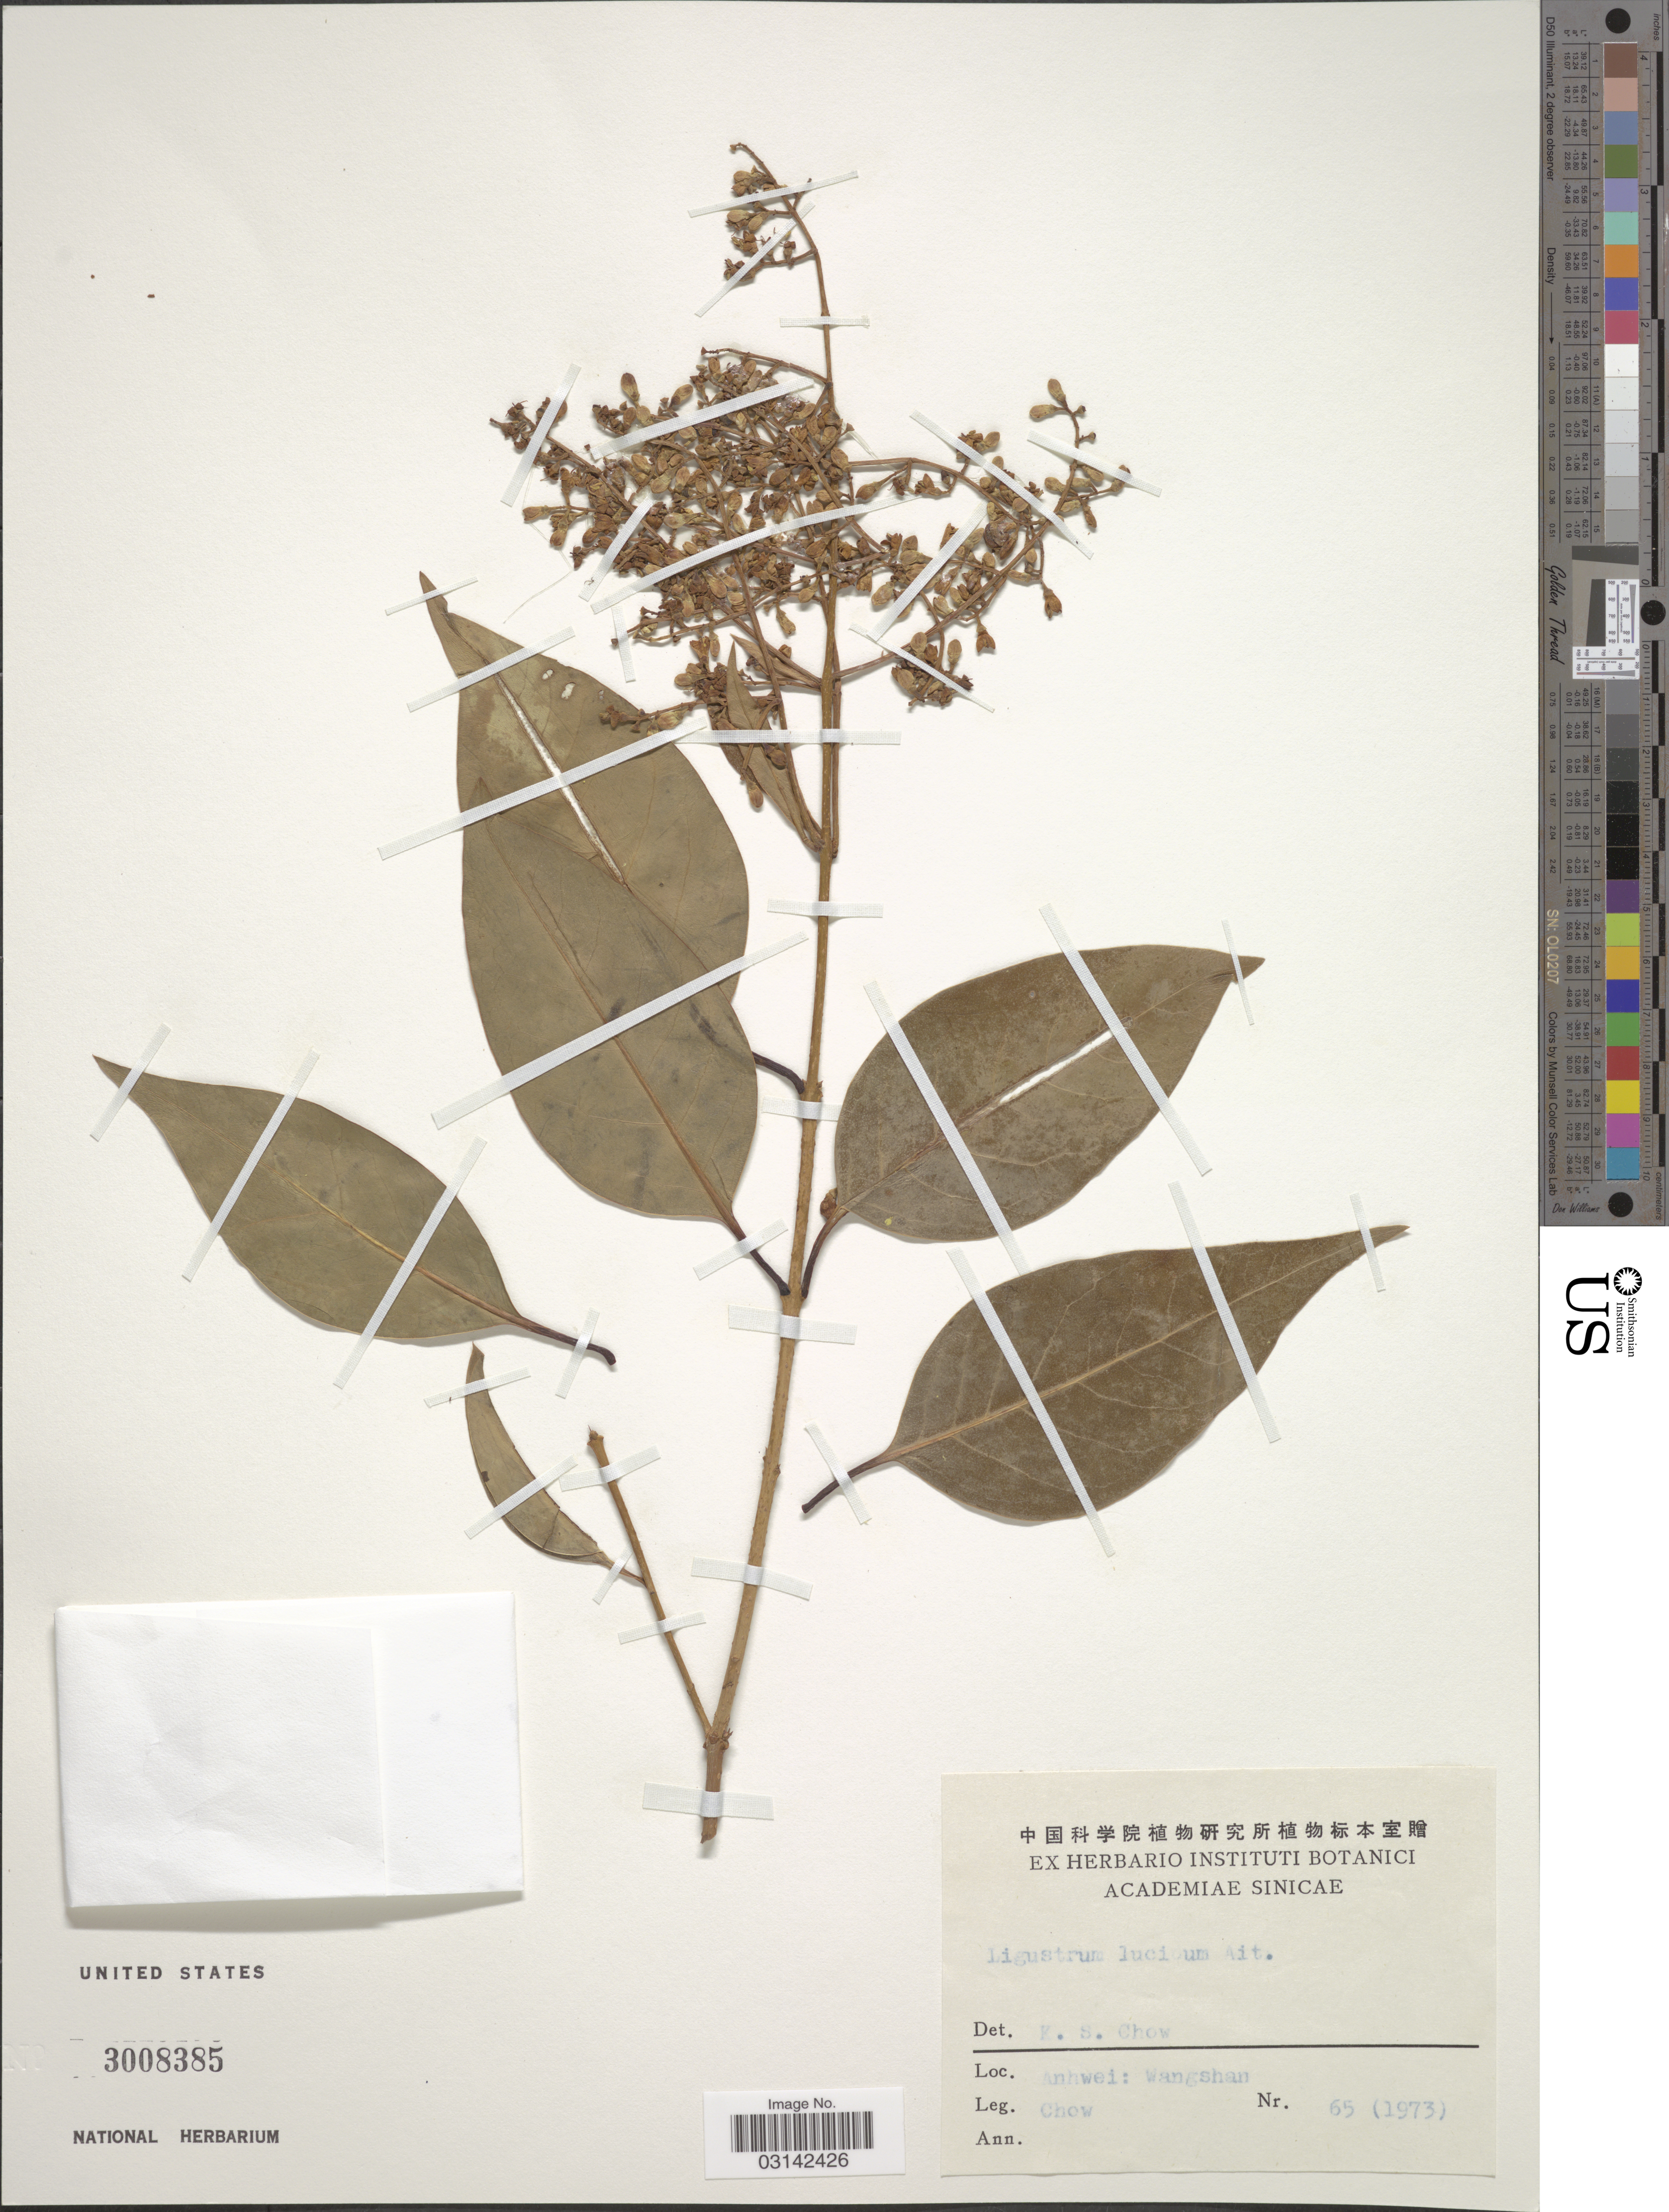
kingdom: Plantae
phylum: Tracheophyta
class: Magnoliopsida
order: Lamiales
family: Oleaceae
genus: Ligustrum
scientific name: Ligustrum lucidum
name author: W.T. Aiton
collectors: Chow, --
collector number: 65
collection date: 1973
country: China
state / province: Anhui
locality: Anhwei: Wangshan.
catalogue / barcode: US 3008385